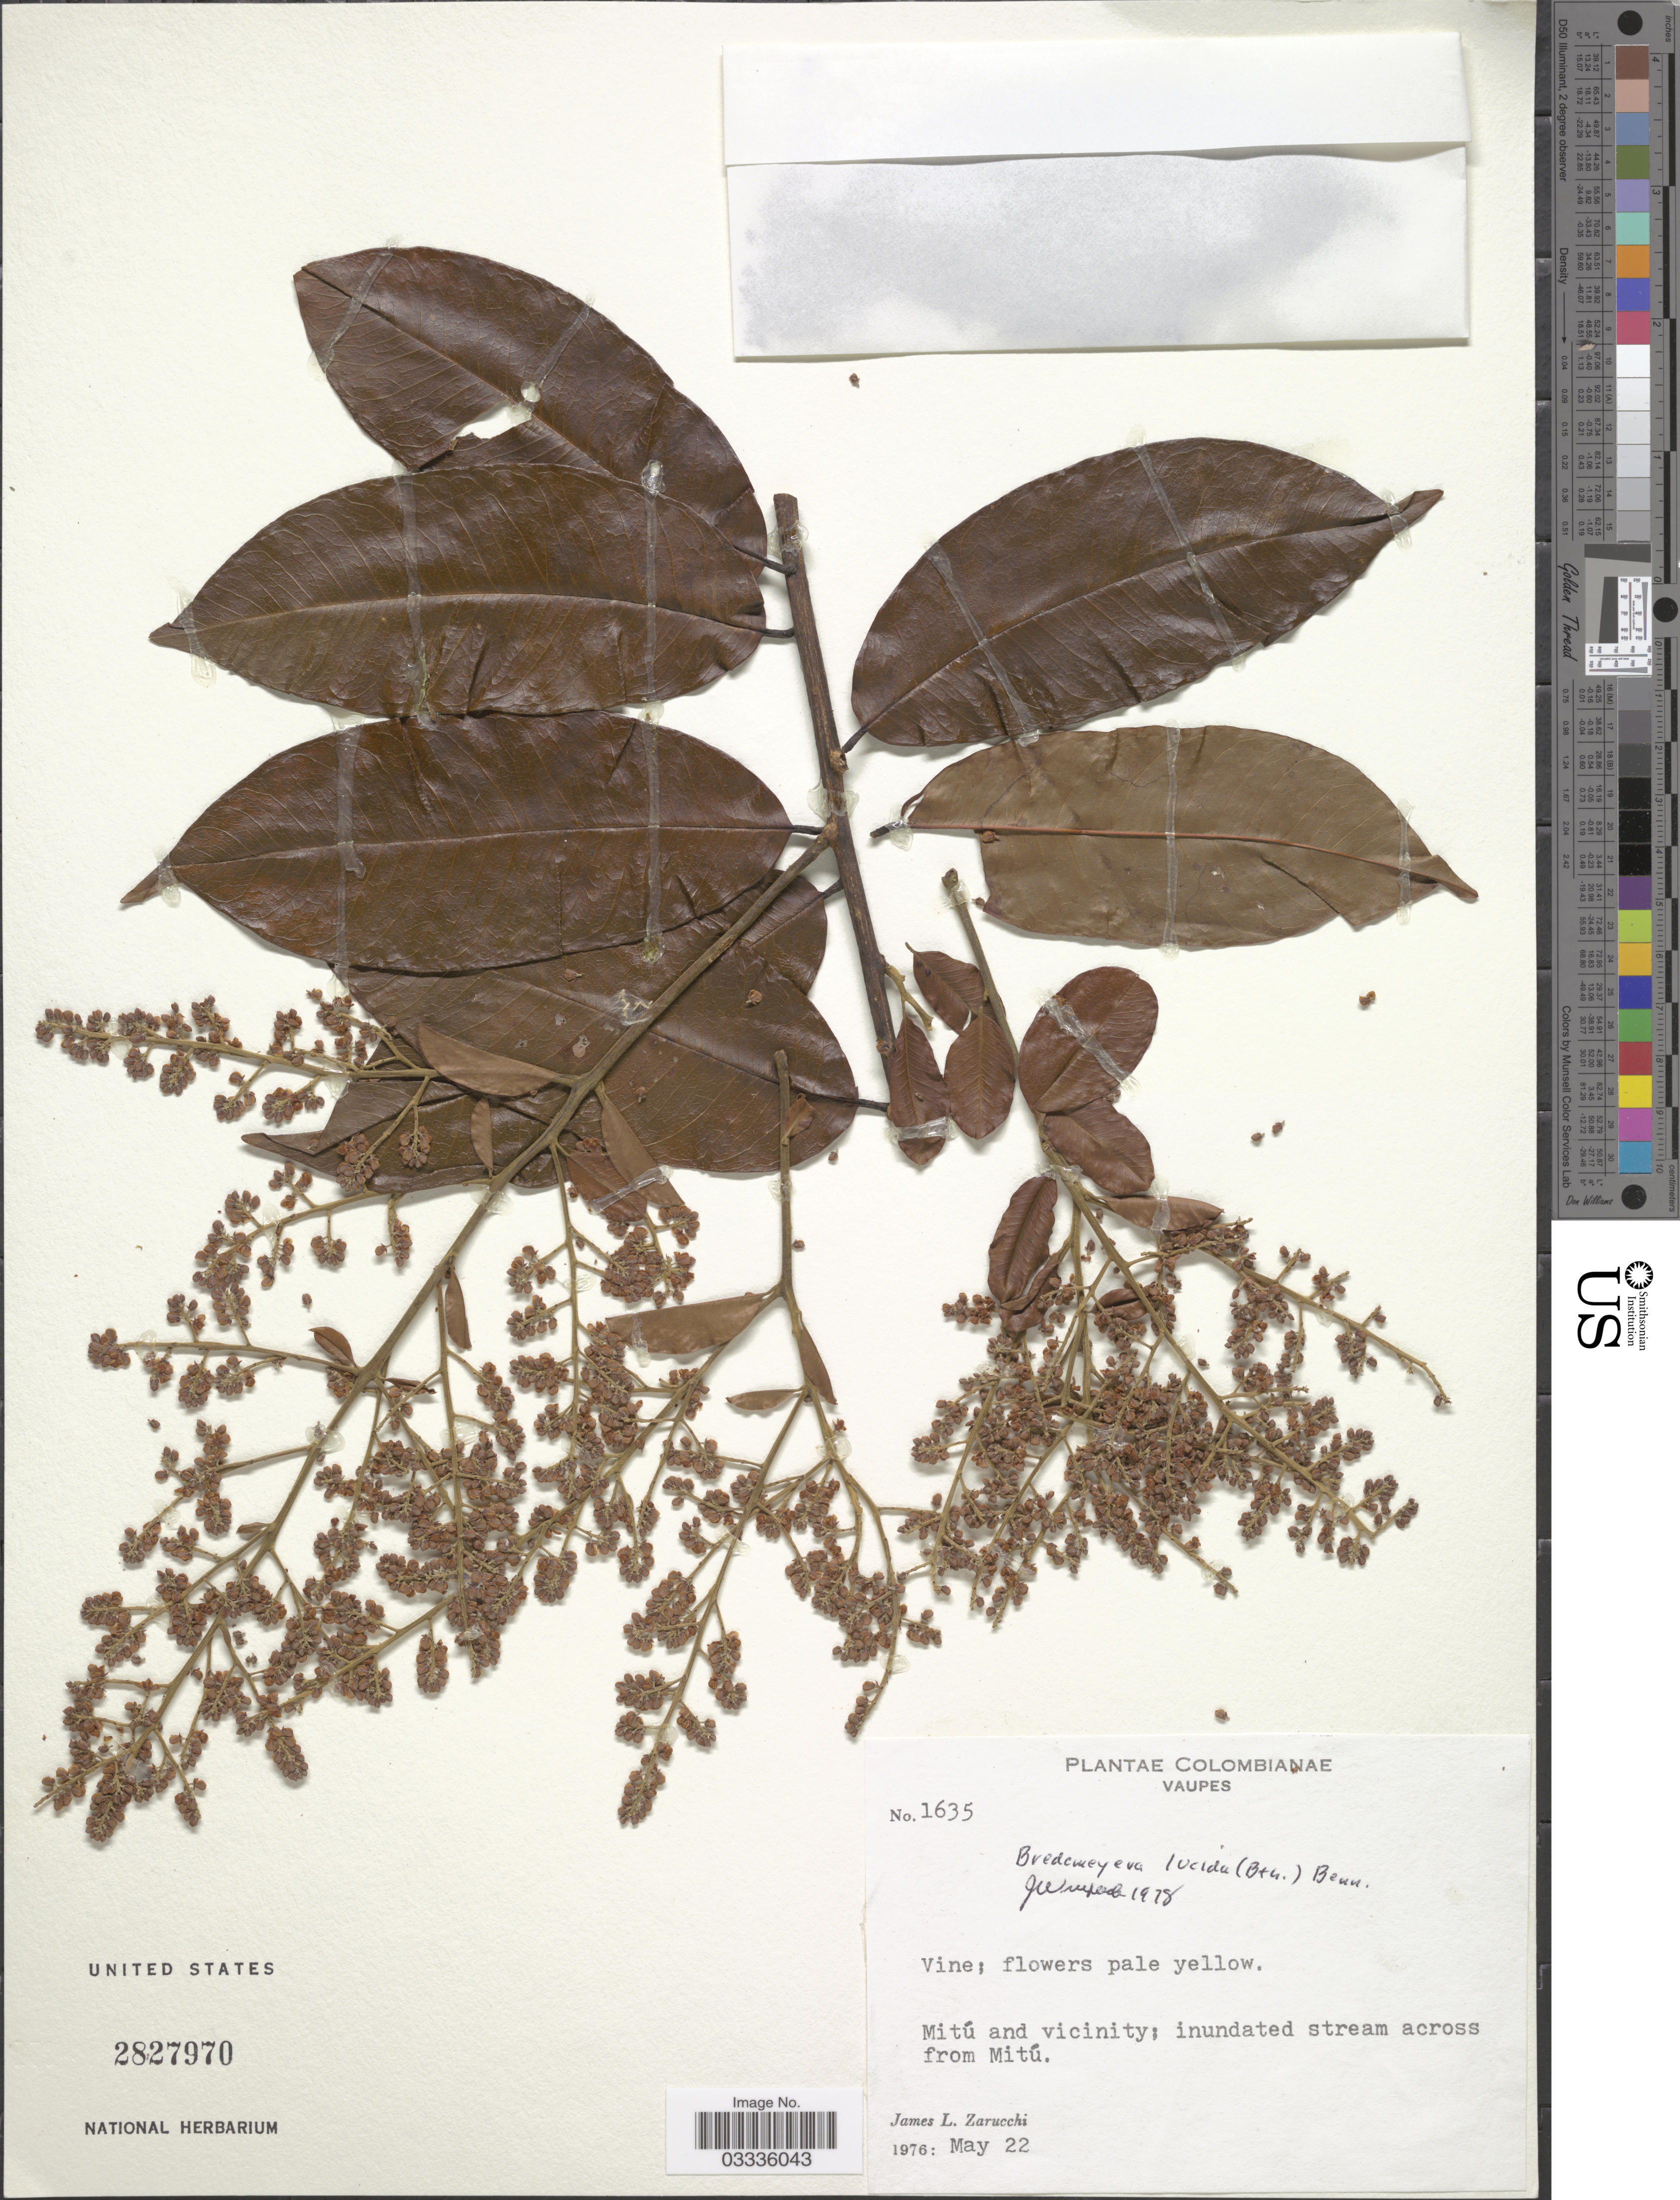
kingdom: Plantae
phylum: Tracheophyta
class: Magnoliopsida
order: Fabales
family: Polygalaceae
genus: Bredemeyera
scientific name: Bredemeyera lucida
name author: (Benth.) Klotzsch ex Hassk.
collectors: J. L. Zarucchi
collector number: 1635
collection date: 1976-05-22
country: Colombia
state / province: Vaupés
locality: Mitú and vicinity; inundated stream across from Mitú.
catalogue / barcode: US 2827970